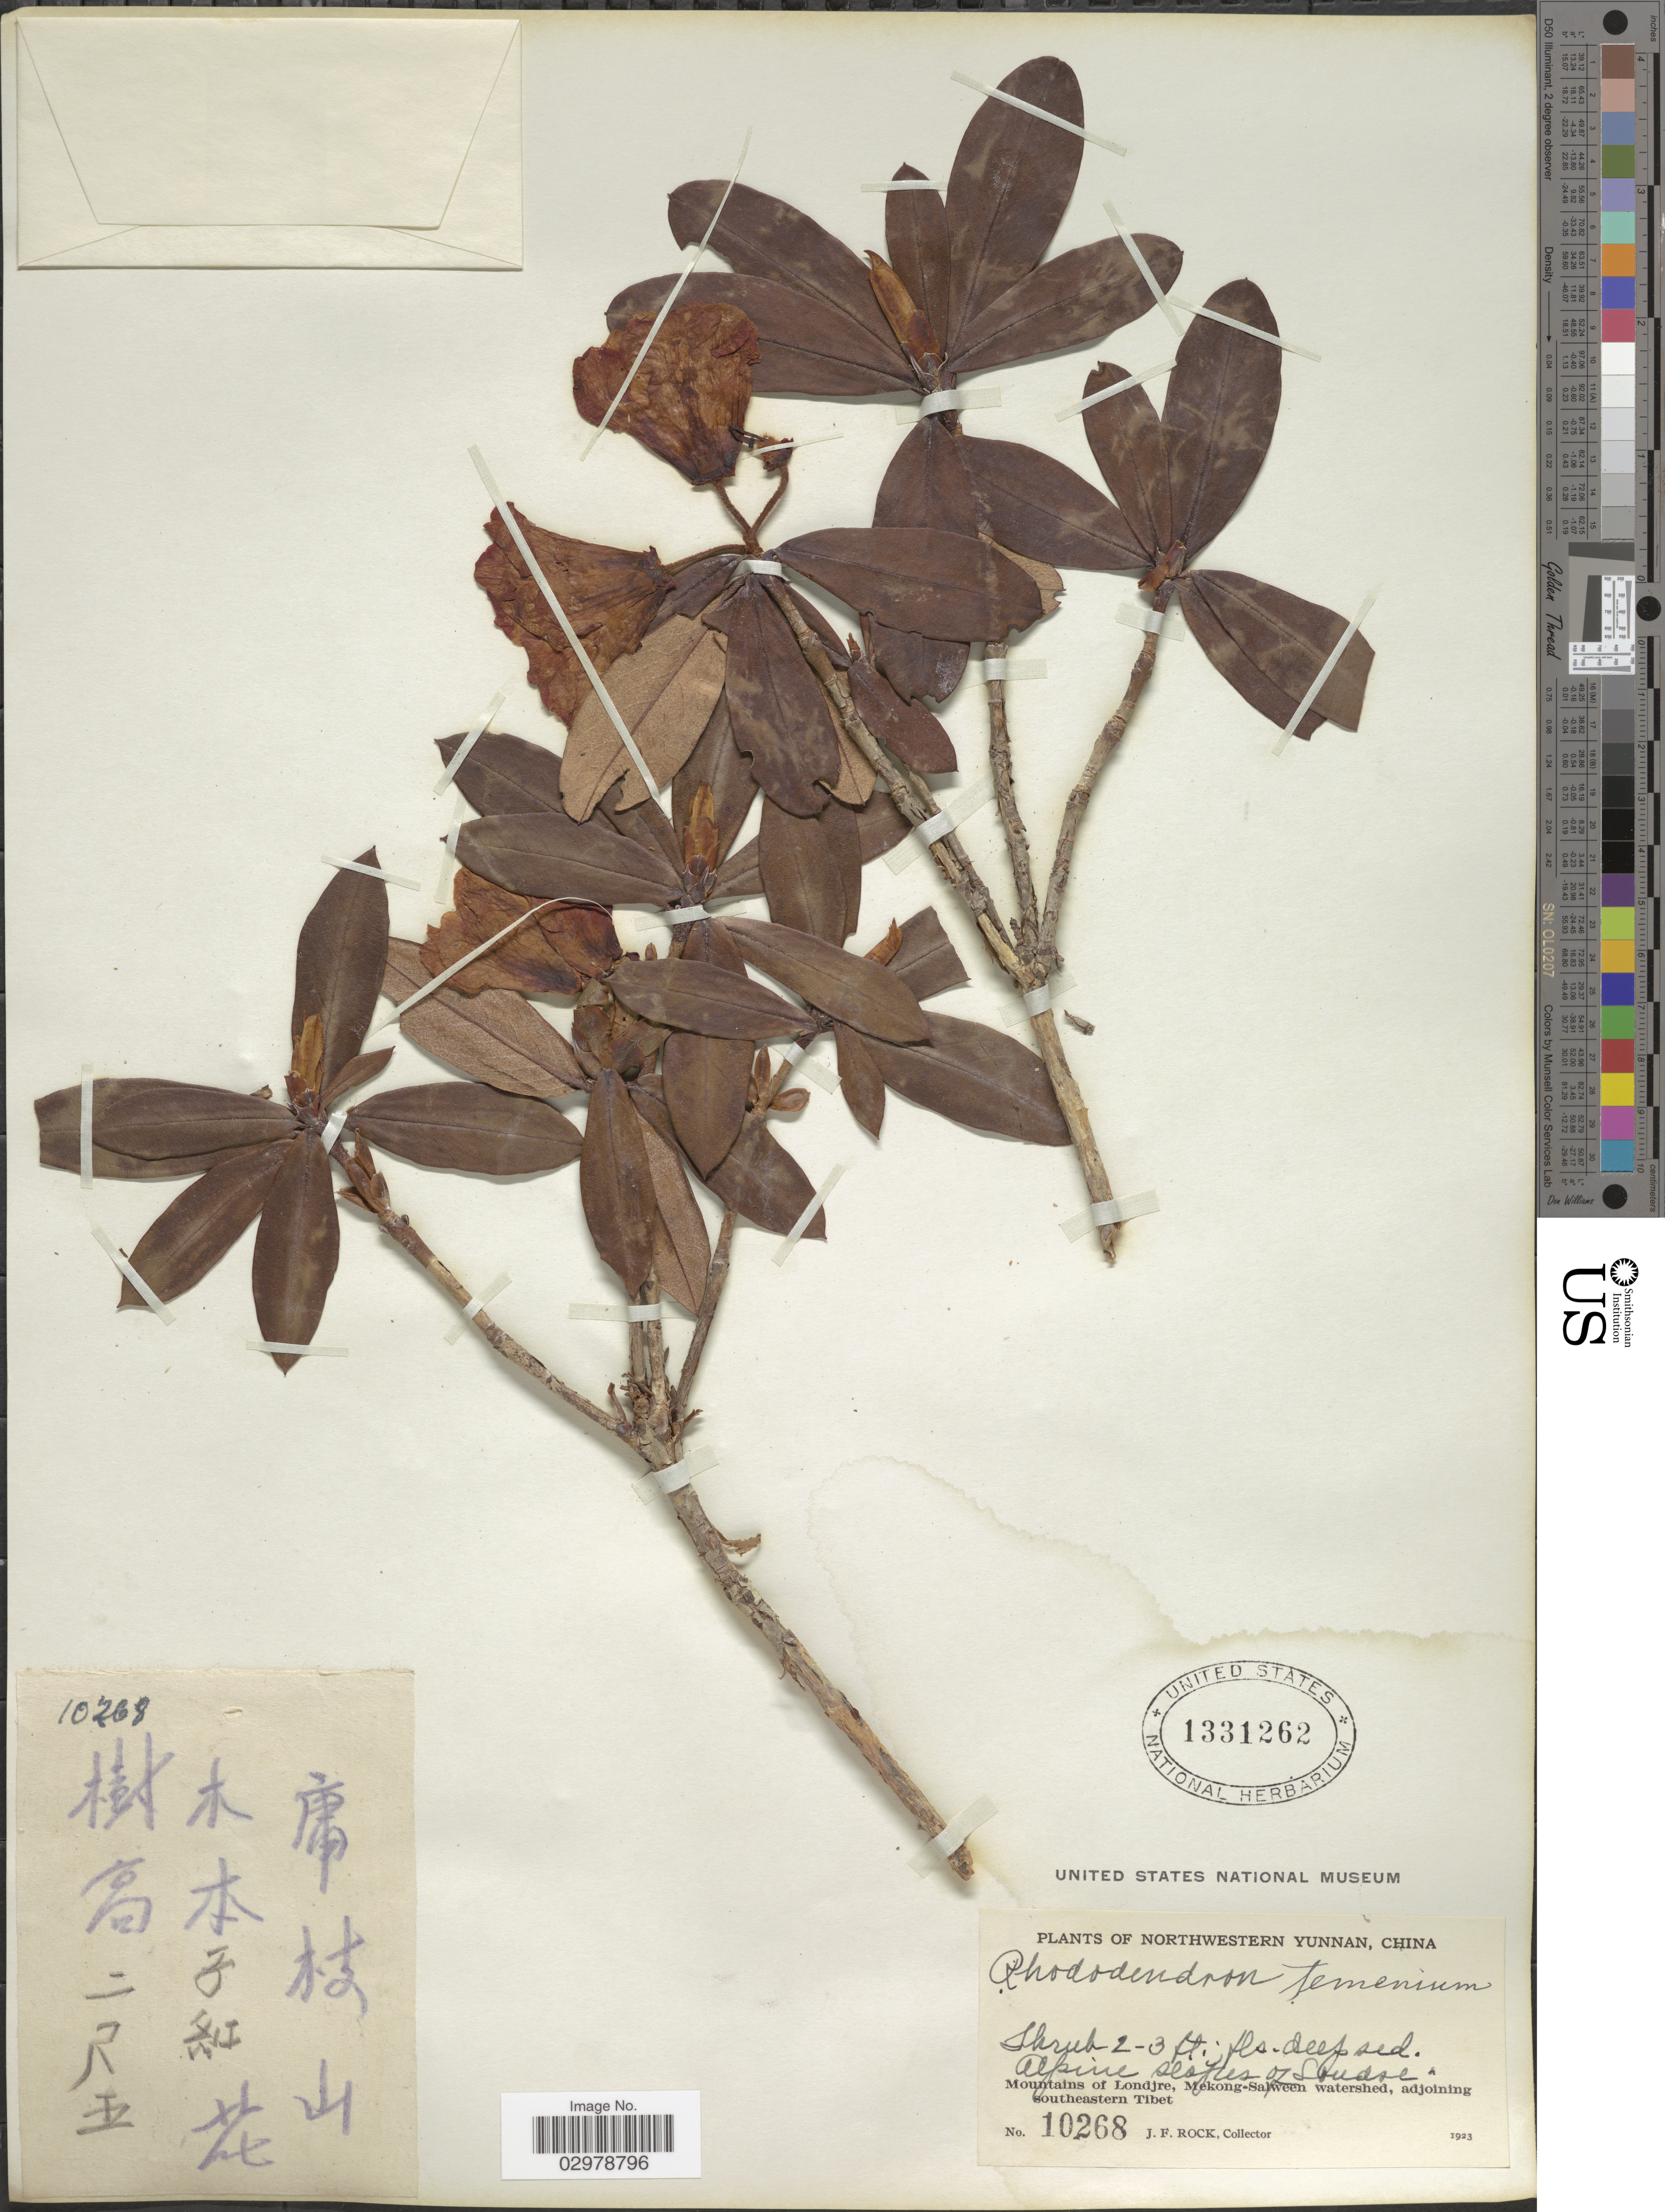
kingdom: Plantae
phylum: Tracheophyta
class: Magnoliopsida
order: Ericales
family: Ericaceae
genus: Rhododendron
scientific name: Rhododendron temenium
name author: Balf. f. & Forrest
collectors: J. Rock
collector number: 10268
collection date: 1923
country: China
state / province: Yunnan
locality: Northwestern Yunnan. Alpine slopes of Londre. Mountains of Londjre, Mekong-Salween watershed, adjoining southeastern Tibet.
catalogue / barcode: US 1331262